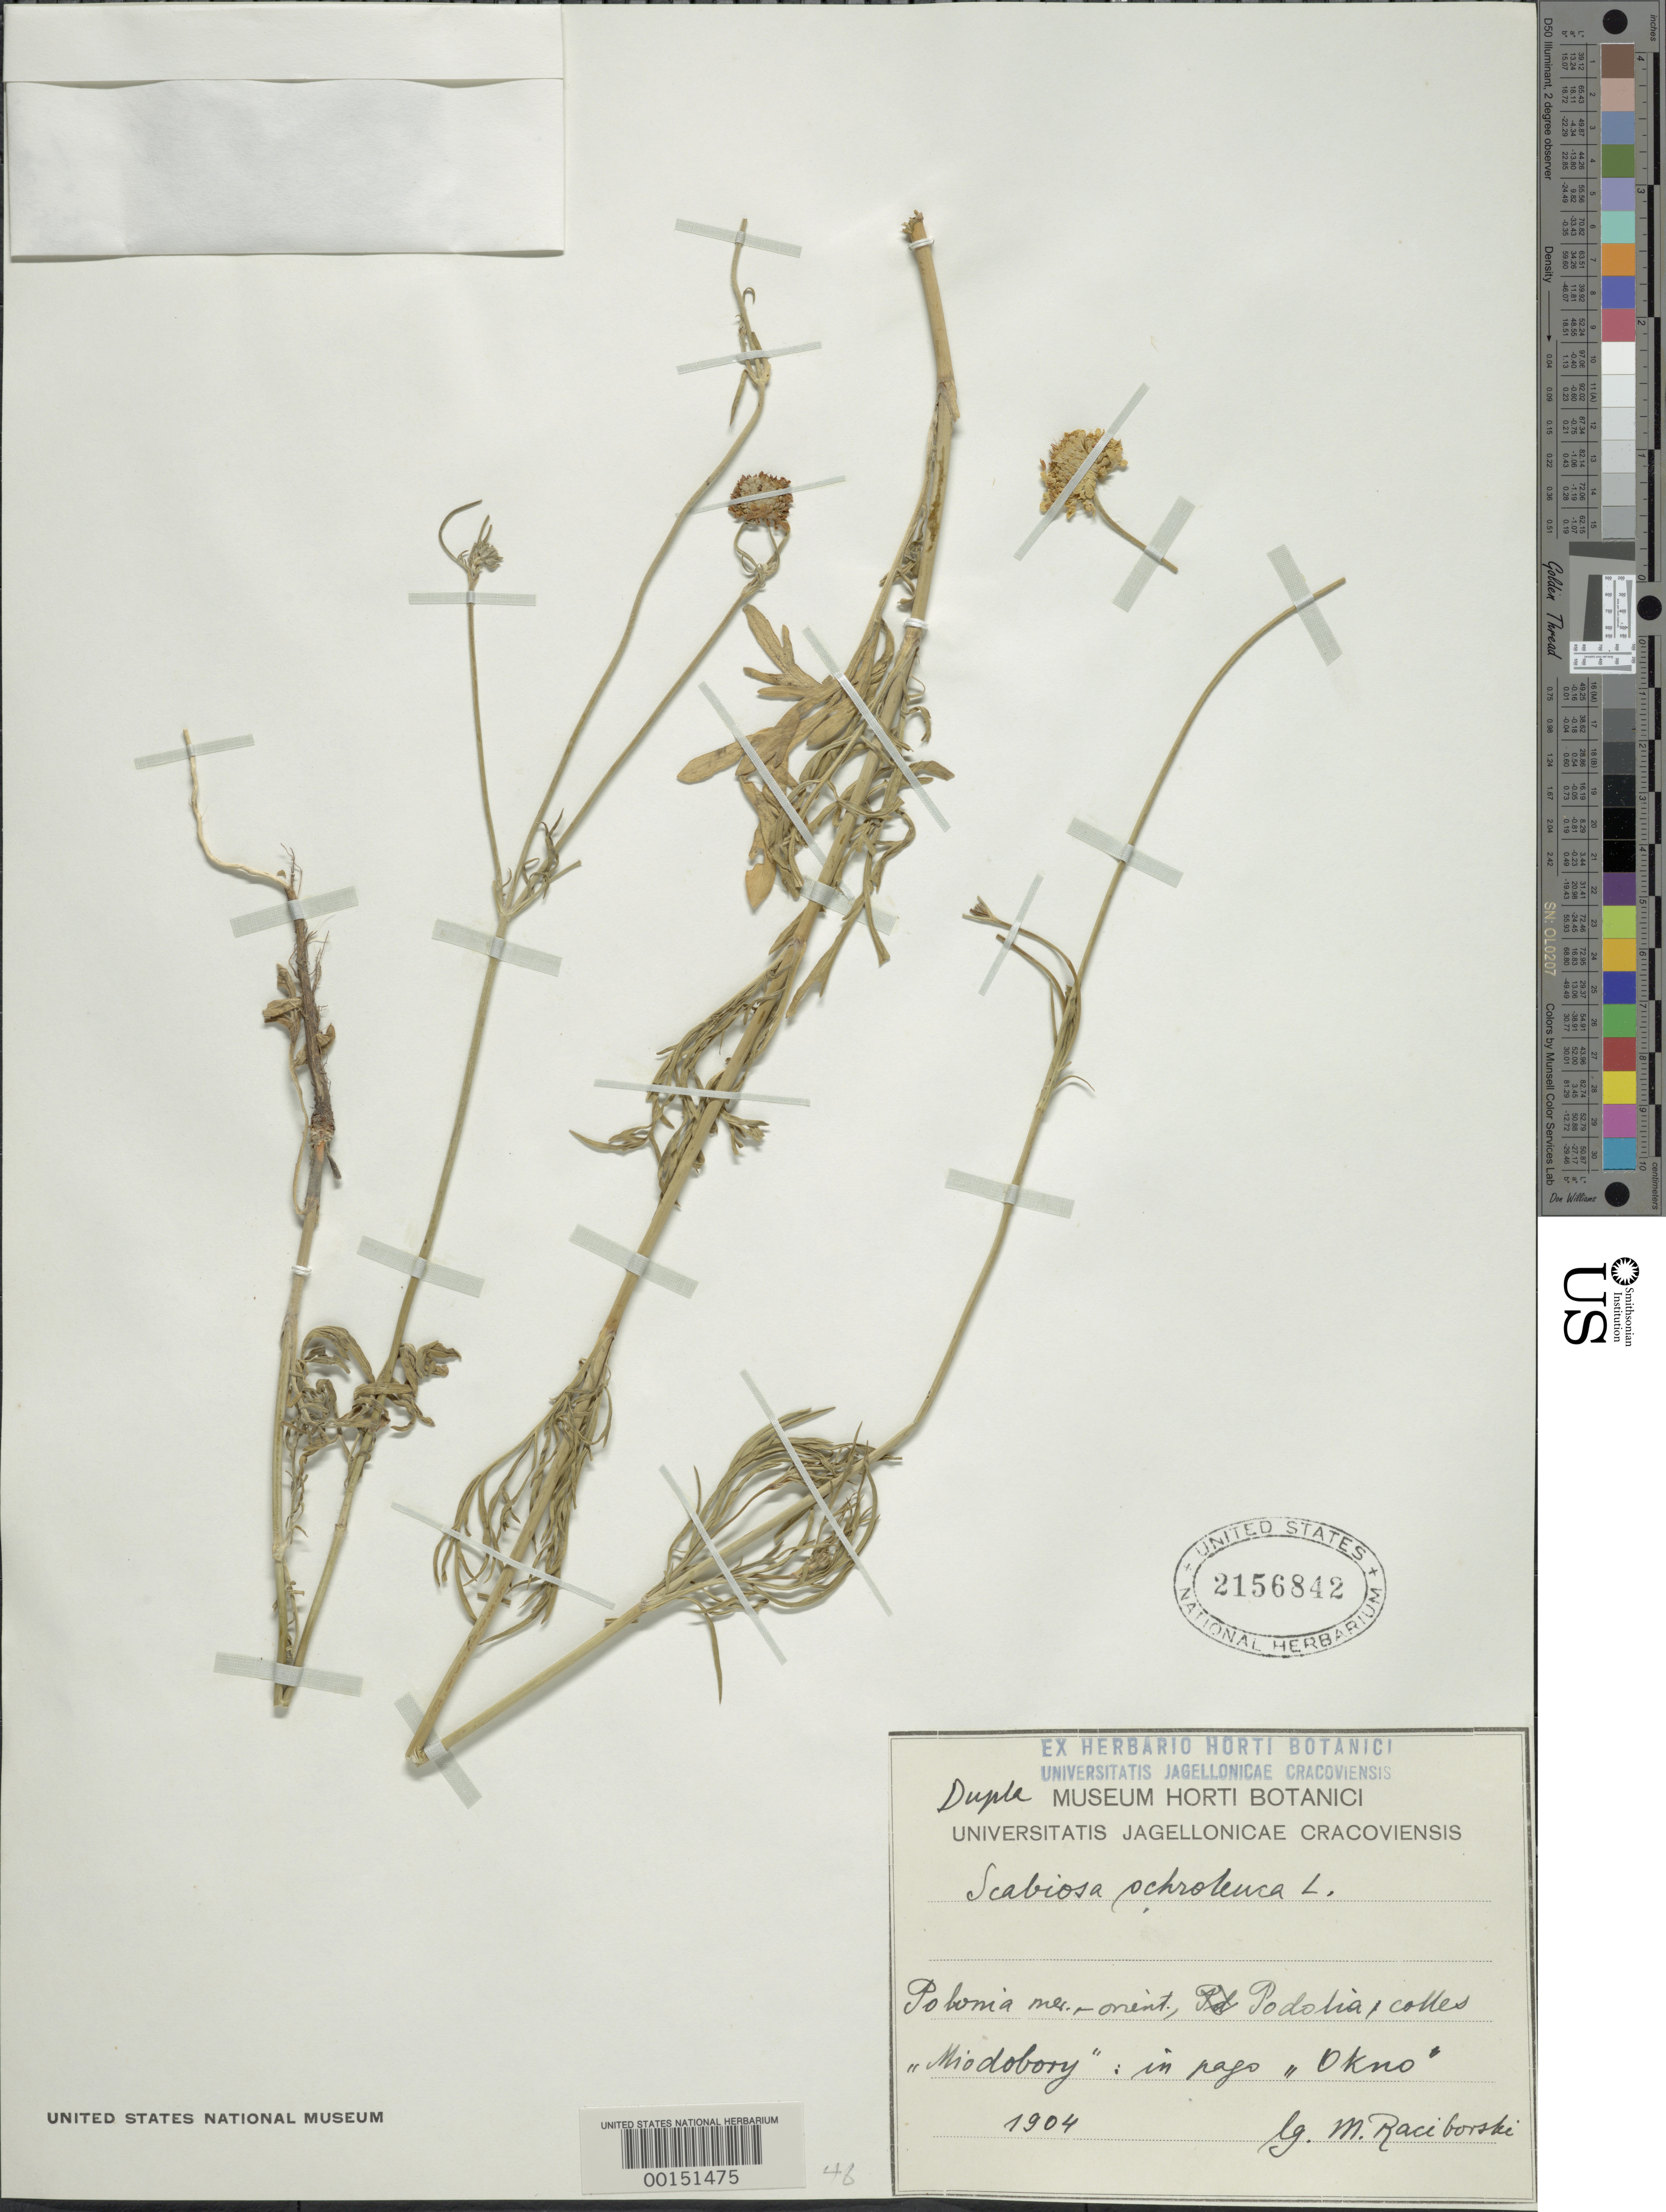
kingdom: Plantae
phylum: Tracheophyta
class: Magnoliopsida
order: Dipsacales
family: Caprifoliaceae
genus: Scabiosa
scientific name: Scabiosa ochroleuca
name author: L.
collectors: M. Raciborski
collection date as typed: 1904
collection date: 1904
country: Ukraine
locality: Pobonia, Podolia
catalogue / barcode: US 2156842